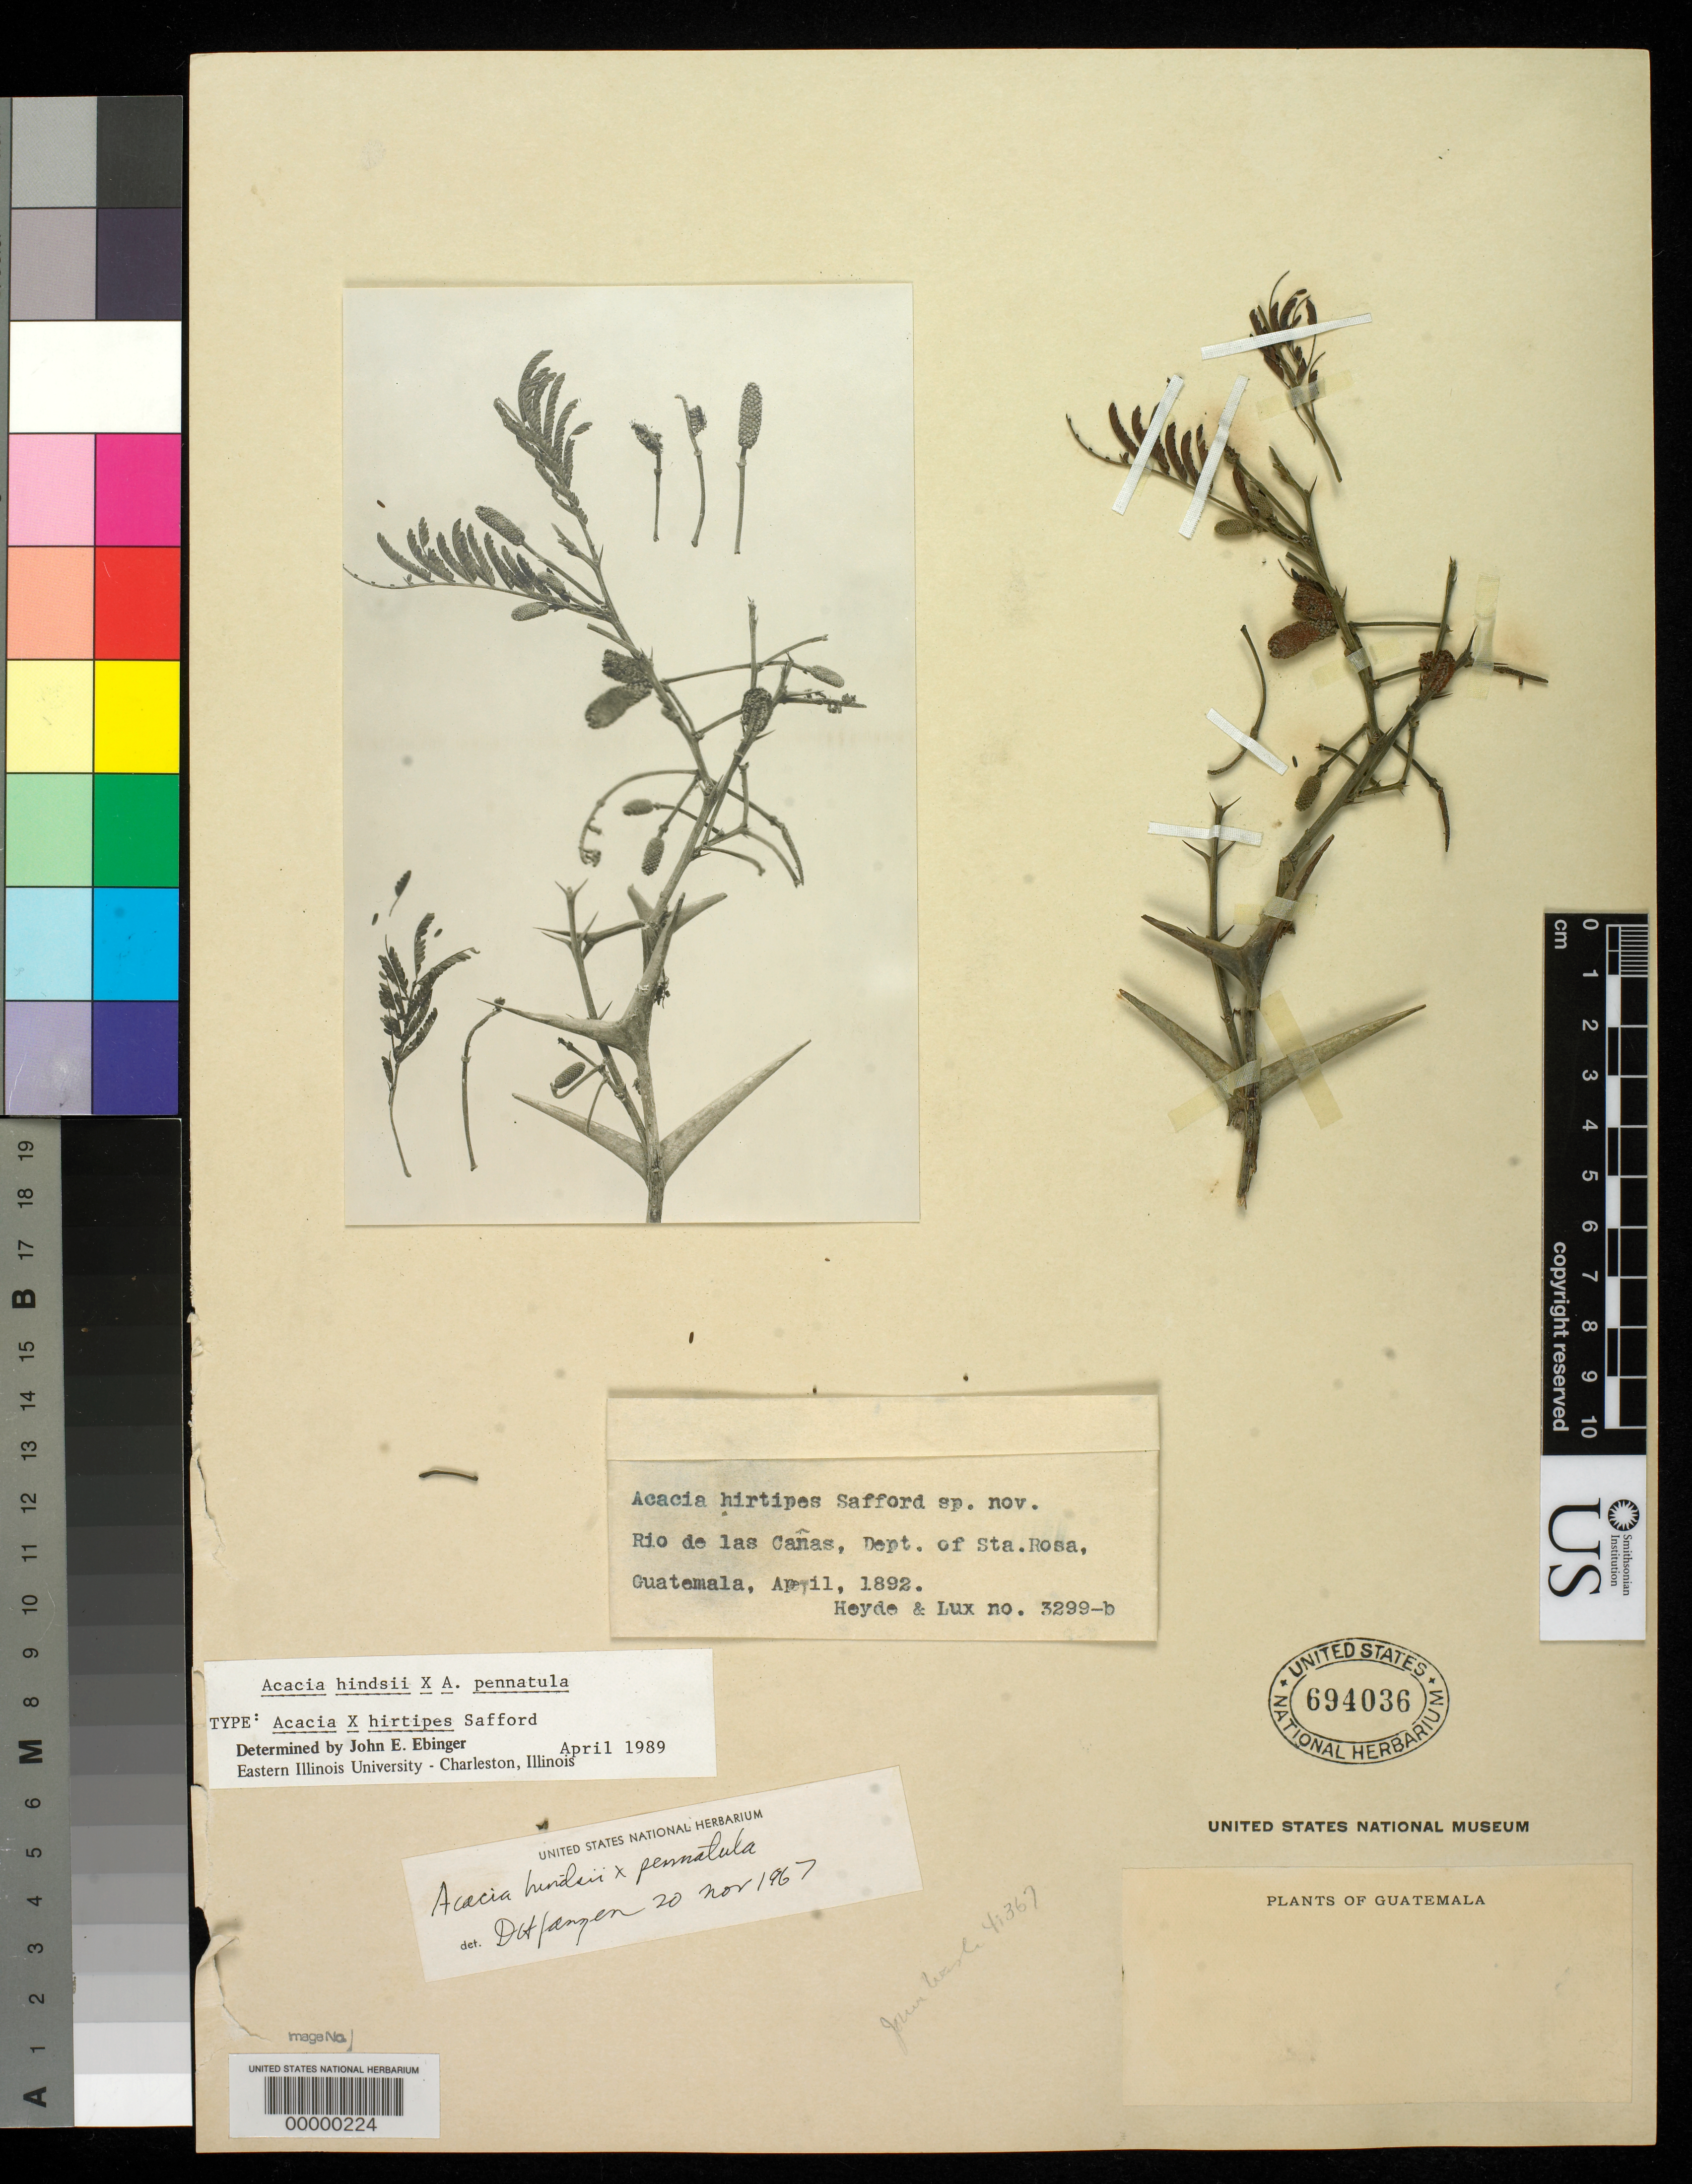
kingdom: Plantae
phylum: Tracheophyta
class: Magnoliopsida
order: Fabales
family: Fabaceae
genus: Acacia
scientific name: Acacia hirtipes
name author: Saff.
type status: Holotype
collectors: E. T. Heyde & E. Lux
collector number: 3299 p.p.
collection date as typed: Apr 1892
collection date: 1892-04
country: Guatemala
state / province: Santa Rosa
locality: Rio de las Canas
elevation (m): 914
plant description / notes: Removed/split from USNH 258411, which is a syntype of Acacia bursaria Schenck.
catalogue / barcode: US 694036